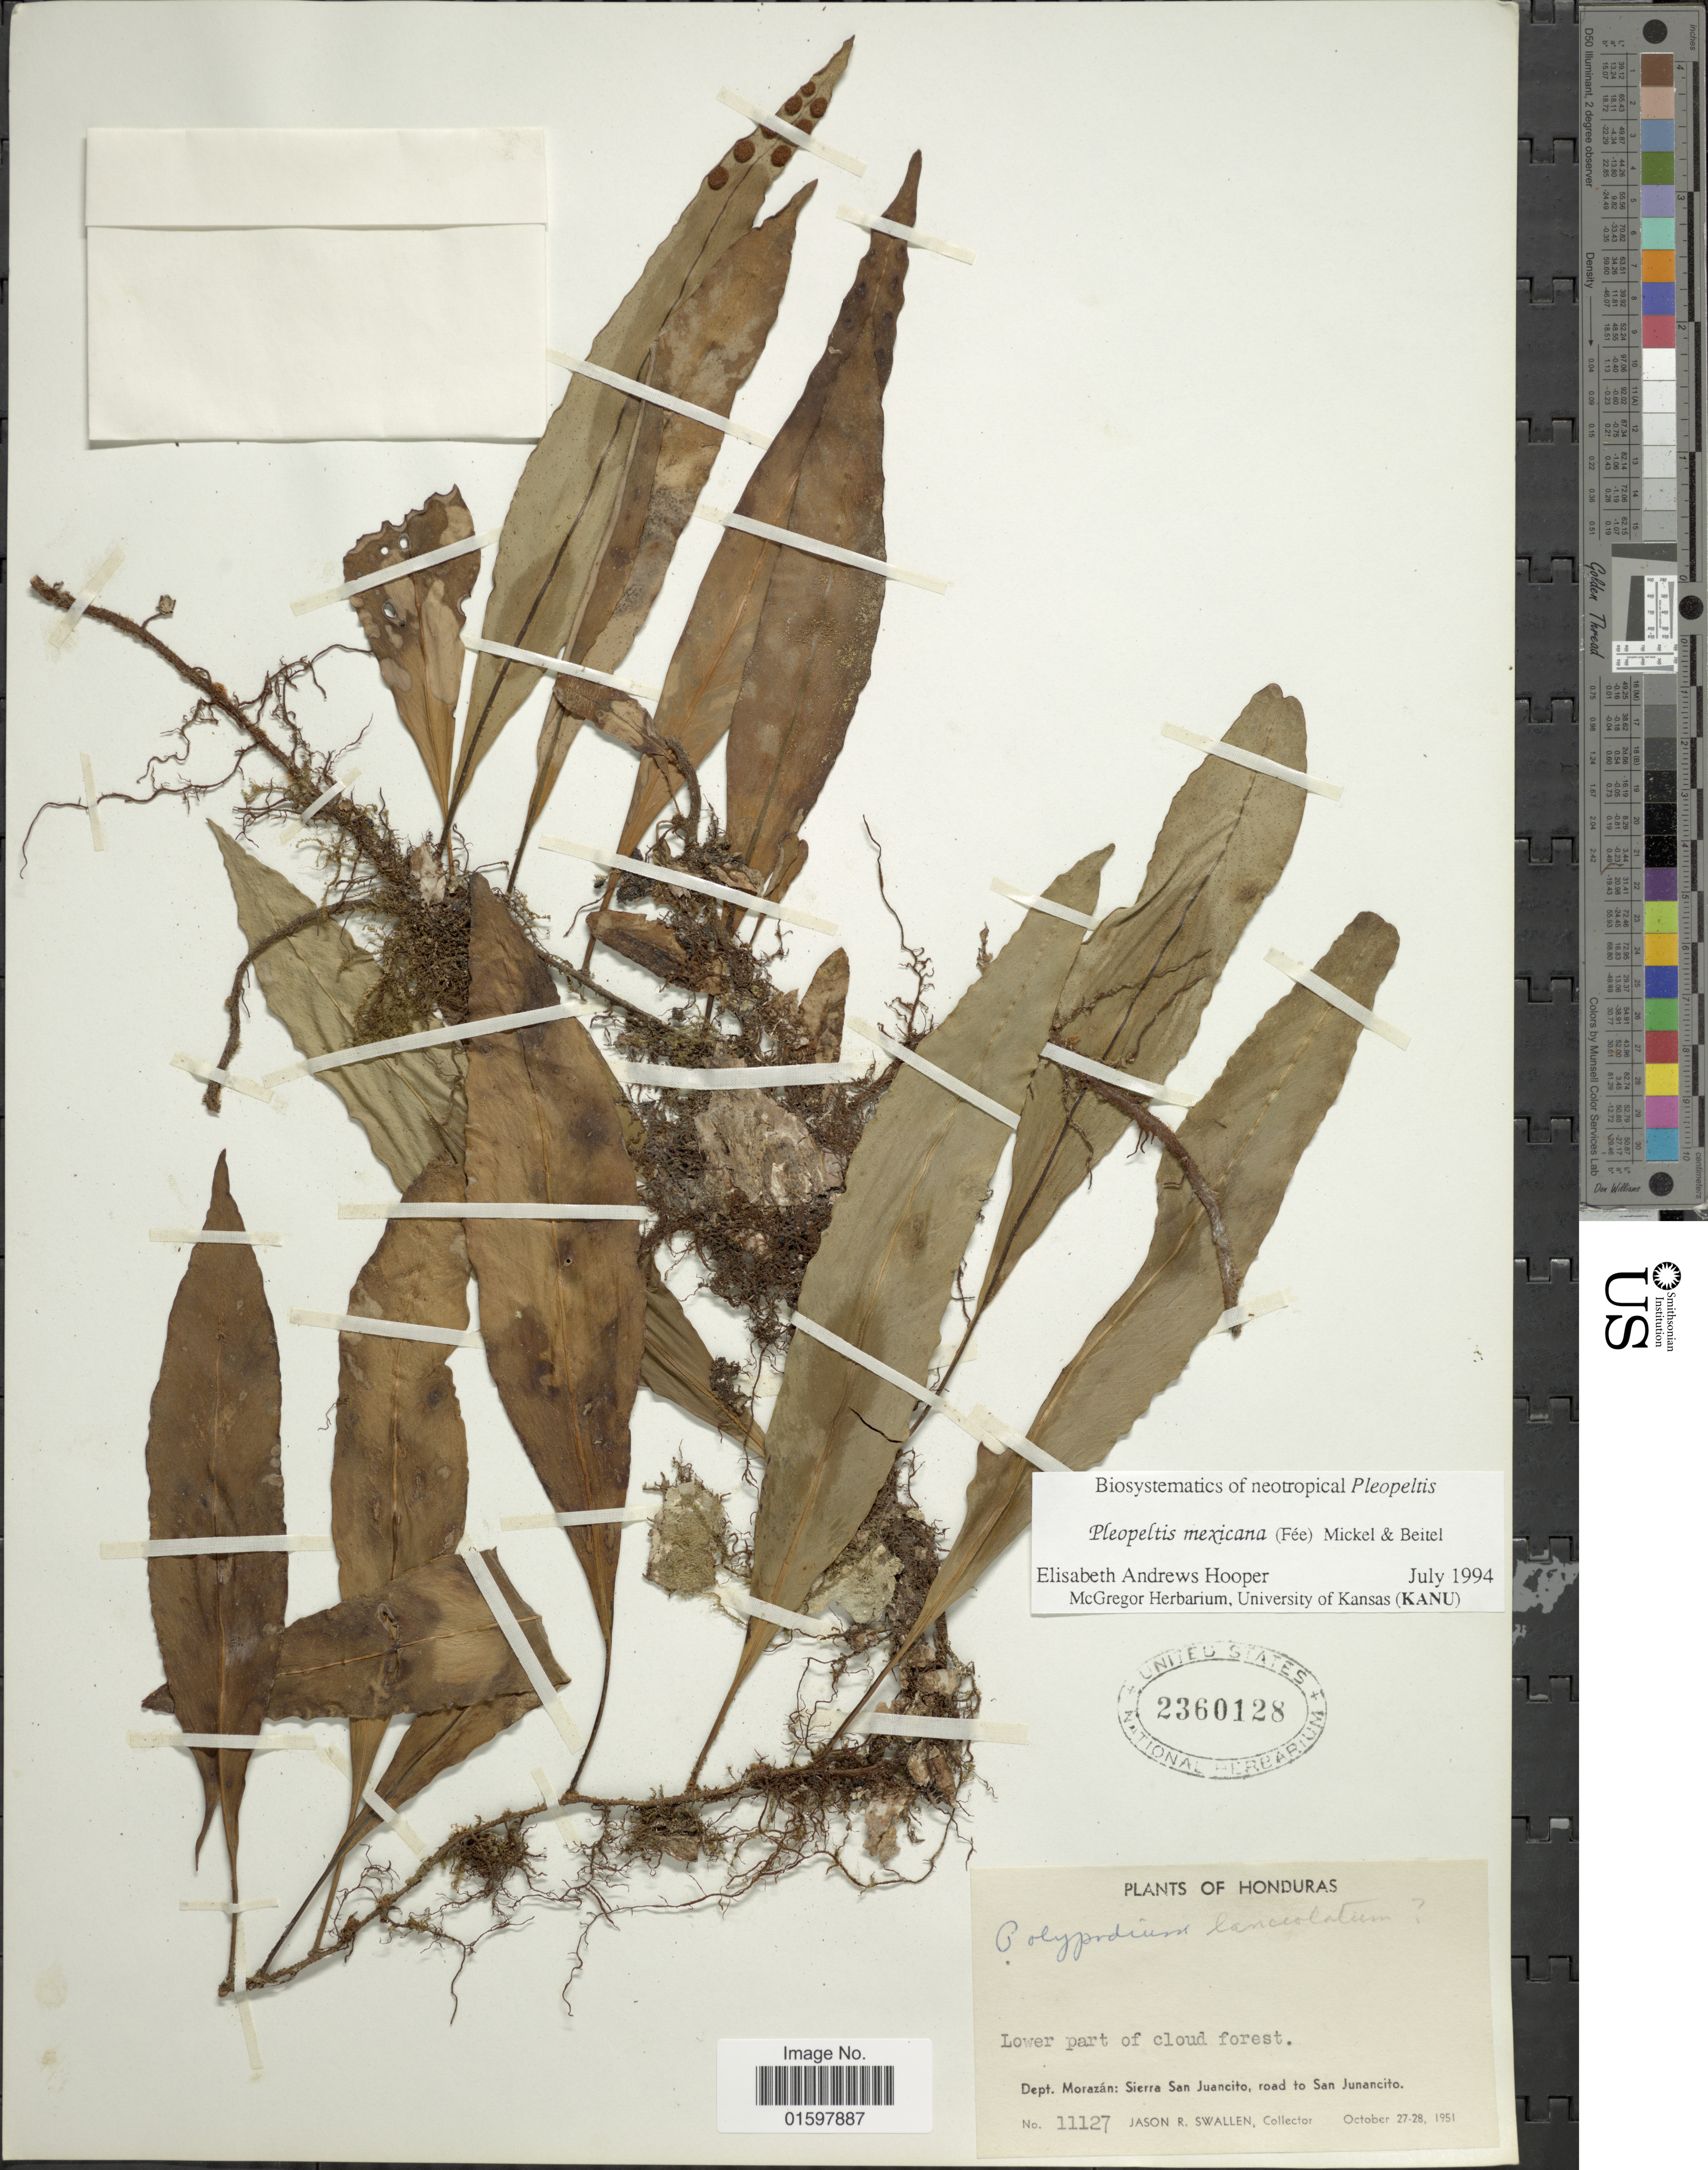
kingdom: Plantae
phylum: Tracheophyta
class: Polypodiopsida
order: Polypodiales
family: Polypodiaceae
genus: Pleopeltis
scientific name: Pleopeltis mexicana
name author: (Fée) Mickel & Beitel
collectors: J. R. Swallen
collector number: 11127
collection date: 1951-10-27/1951-10-28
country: Honduras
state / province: Fco. Morazán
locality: Dept. Morazán: Sierra San Juancito, road to San Juancito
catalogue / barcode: US 2360128